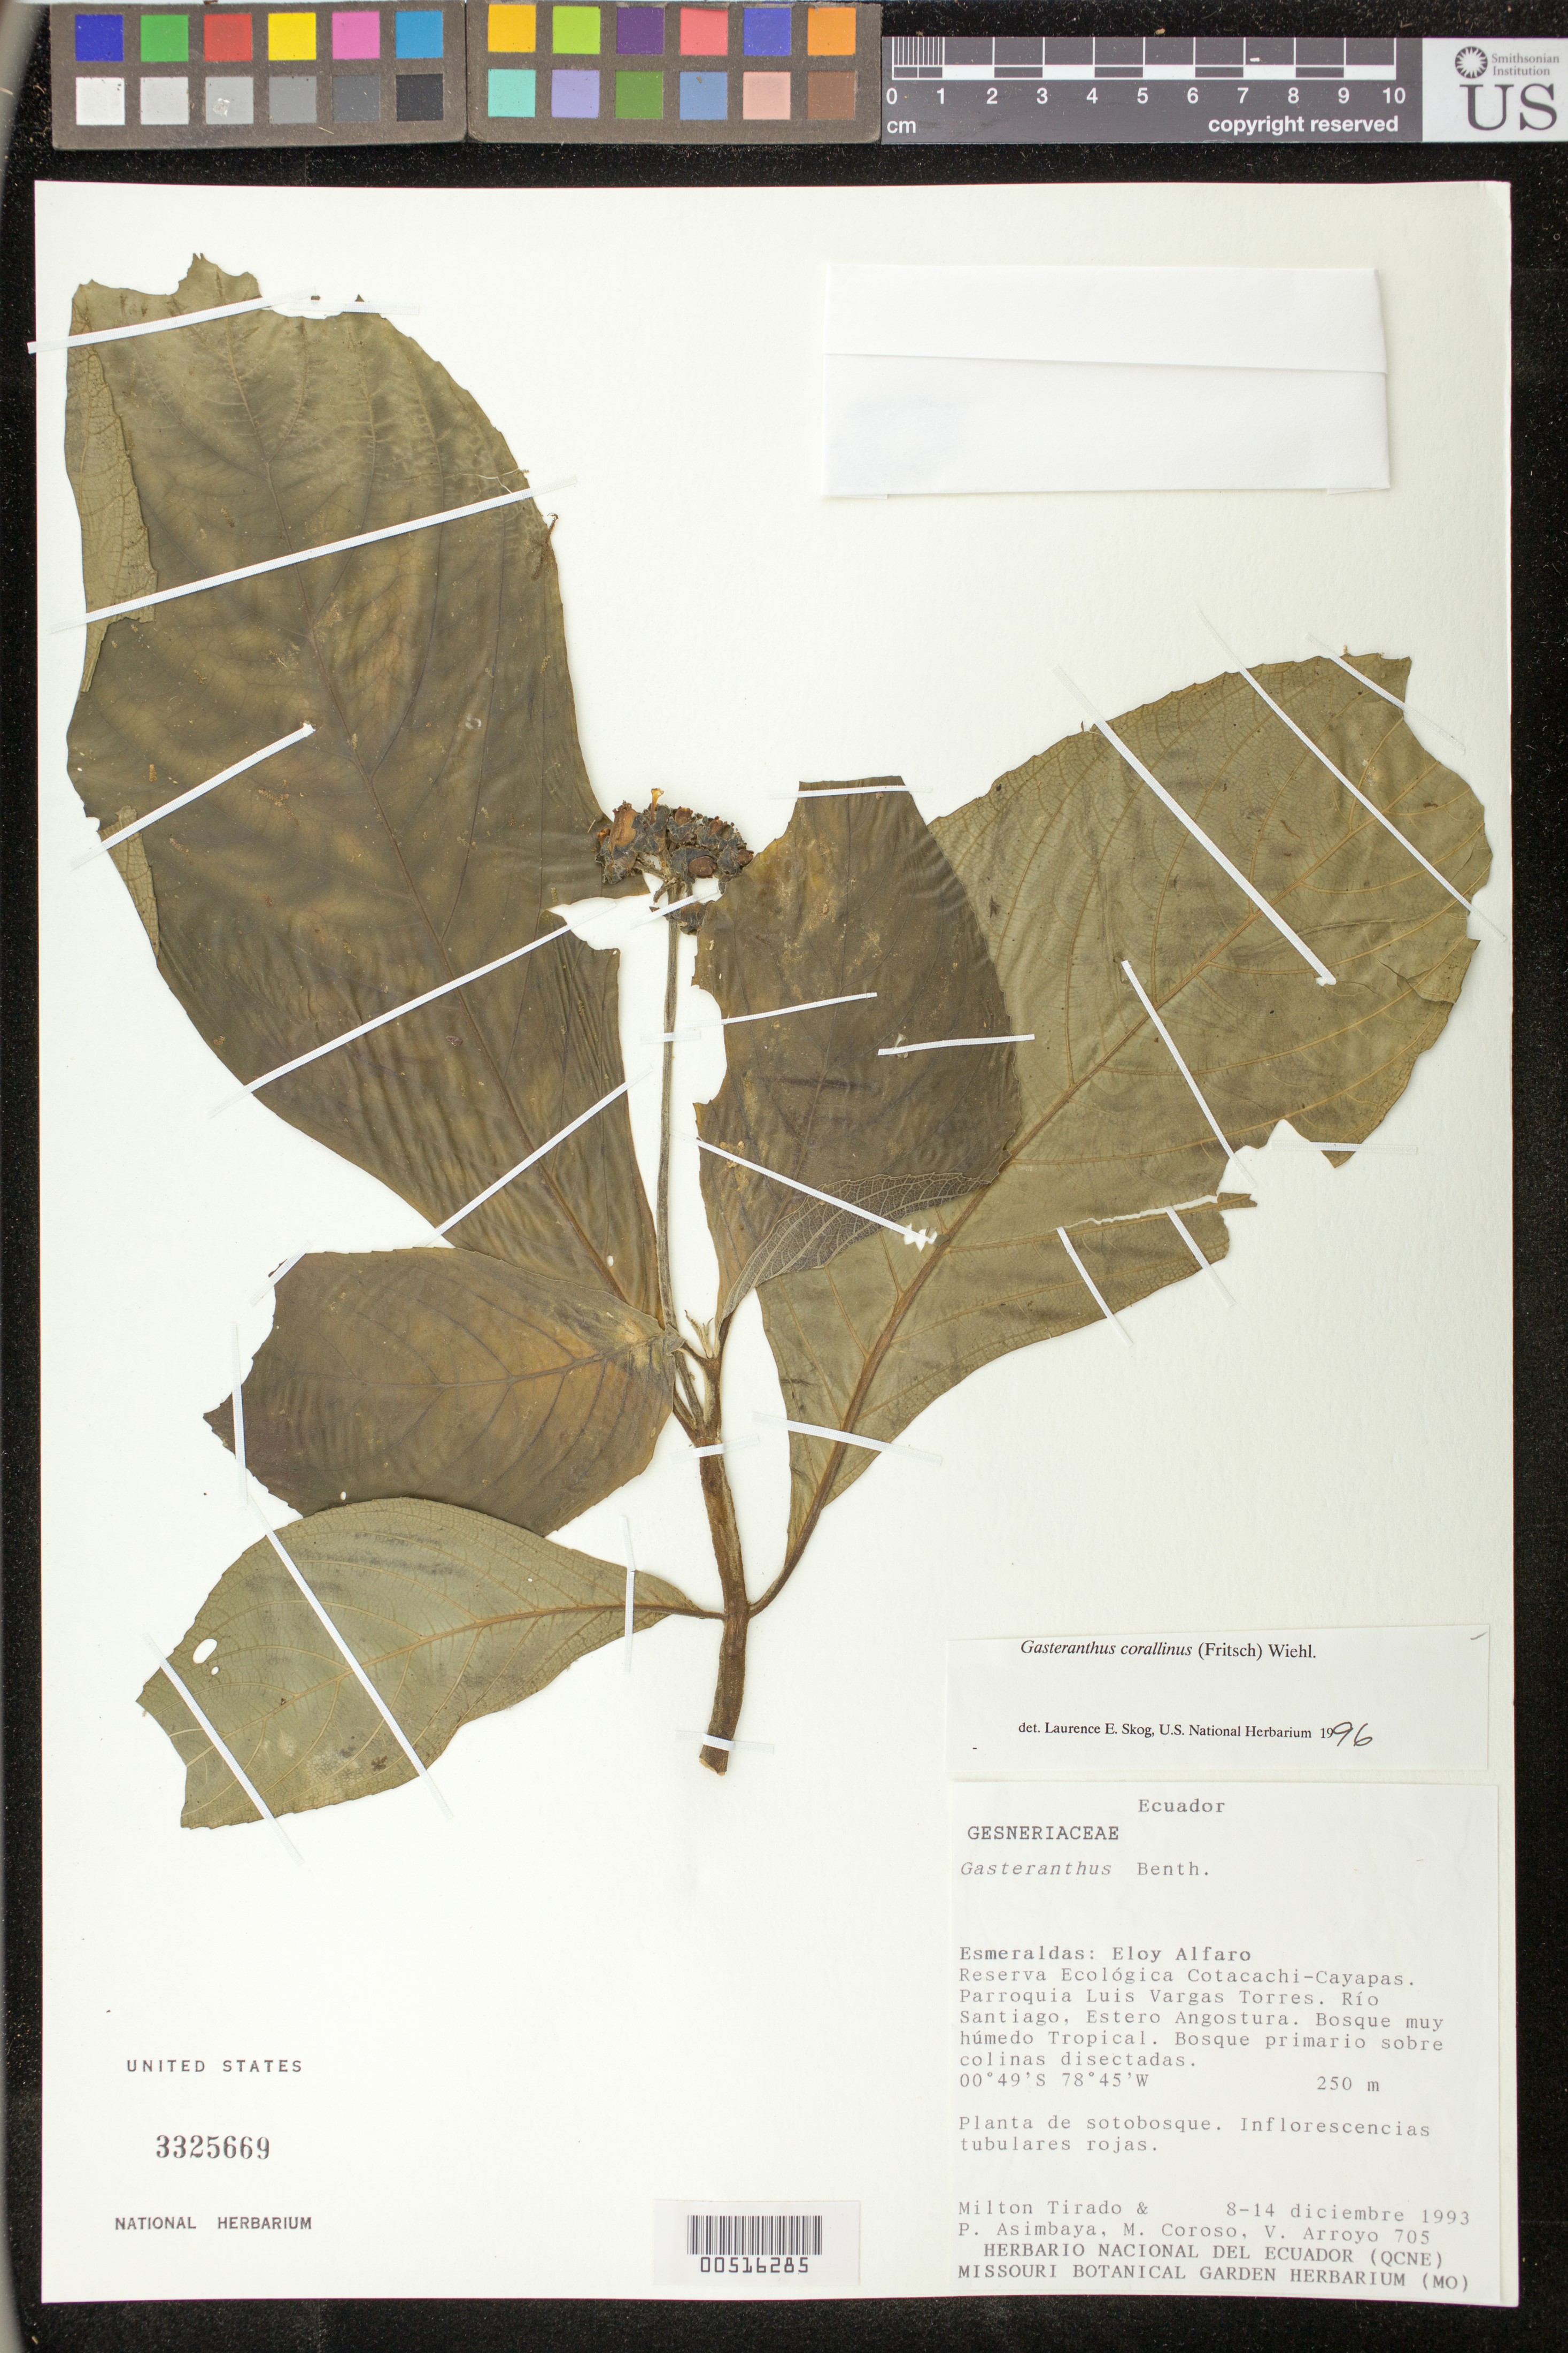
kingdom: Plantae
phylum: Tracheophyta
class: Magnoliopsida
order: Lamiales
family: Gesneriaceae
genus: Gasteranthus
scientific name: Gasteranthus corallinus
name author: (Fritsch) Wiehler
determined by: Skog, Laurence E.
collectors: M. Tirado, P. Asimbaya, M. Coroso & J. Arroyo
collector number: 705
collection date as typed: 8-14 Dec 1993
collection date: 1993-12-08/1993-12-14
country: Ecuador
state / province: Esmeraldas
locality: Eloy Alfaro. Reserva Ecológica Cotacachi - Cayapas. Parroquia Luis Vargas Torres. Río Santiago, Estero Angostura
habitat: Bosque muy húmedo Tropical. Bosque primario sobre colinas disectadas. Planta de sotobosque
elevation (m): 250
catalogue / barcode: US 3325669